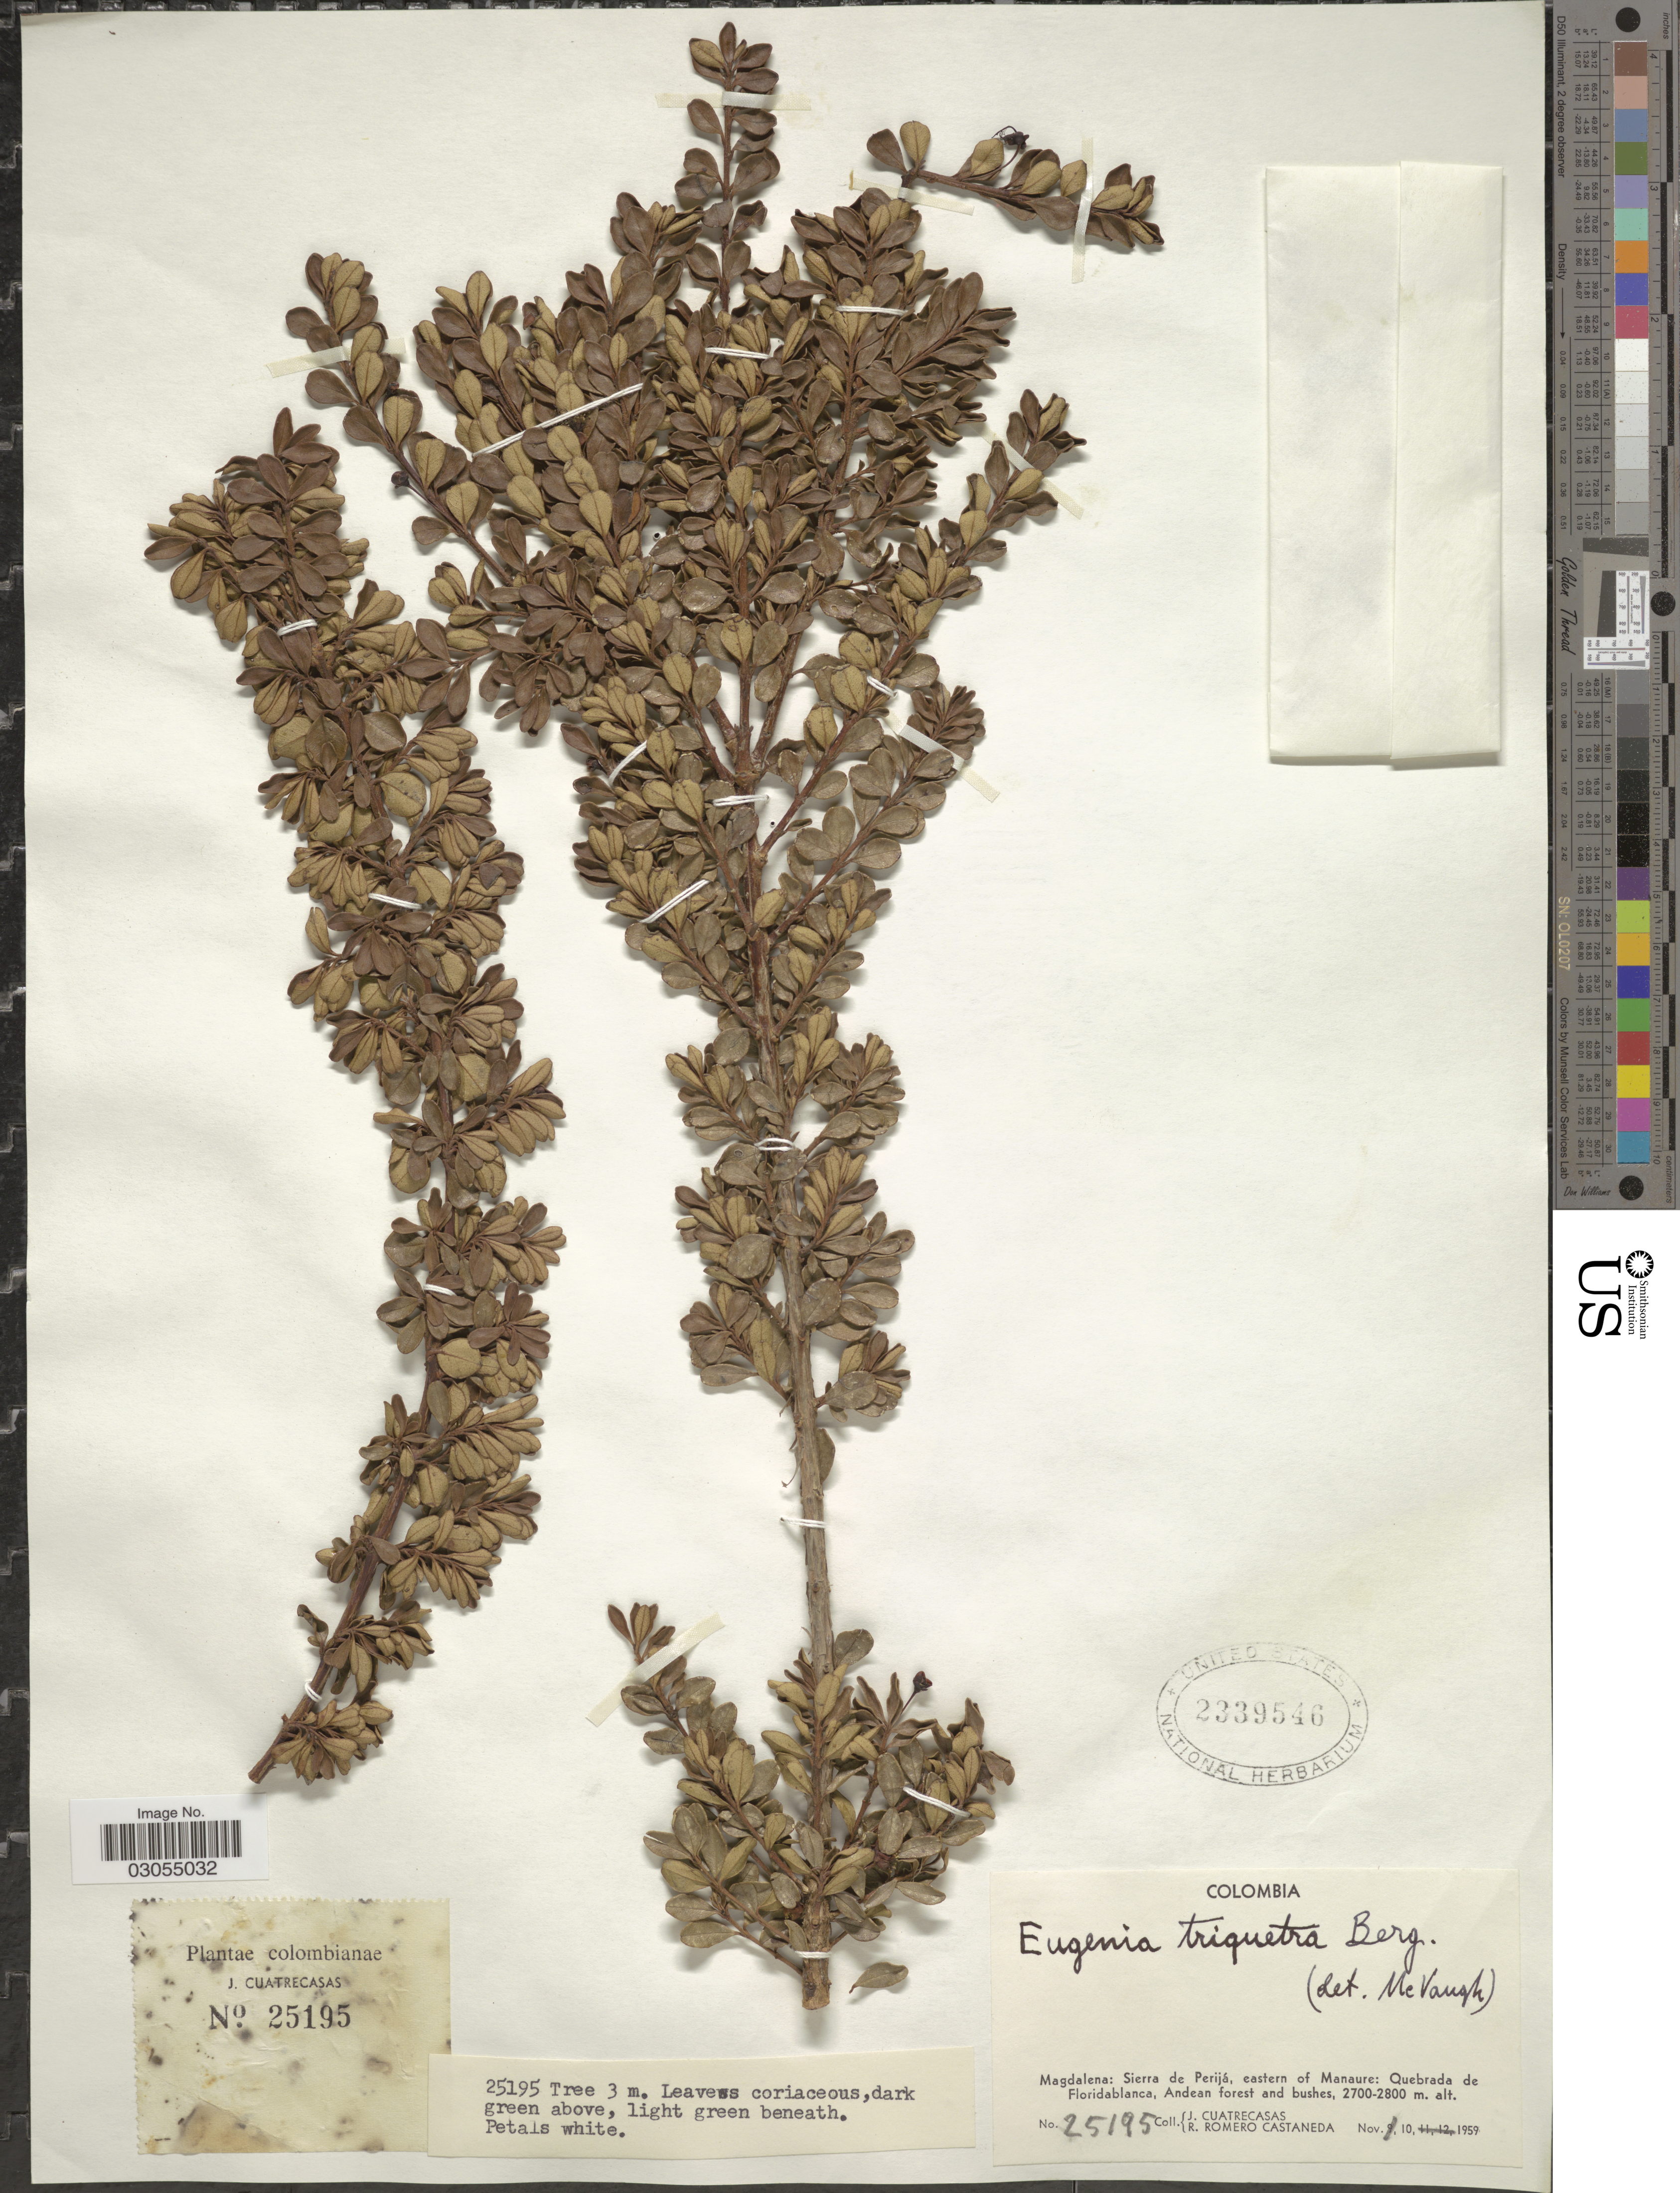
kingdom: Plantae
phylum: Tracheophyta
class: Magnoliopsida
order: Myrtales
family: Myrtaceae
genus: Myrcianthes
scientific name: Myrcianthes myrsinoides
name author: (Kunth) Grifo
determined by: Parra-O, Carlos A., Instituto de Ciencias Naturales - Universidad Nacional de Colombia (COLOMBIA)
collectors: J. Cuatrecasas & R. Romero Castañeda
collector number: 25195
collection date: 1959-11-10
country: Colombia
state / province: Magdalena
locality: Sierra de Perijá, eastern of Manaure: Quebrada de Floridablanca, Andean forest and bushes.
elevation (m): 2700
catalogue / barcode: US 2339546